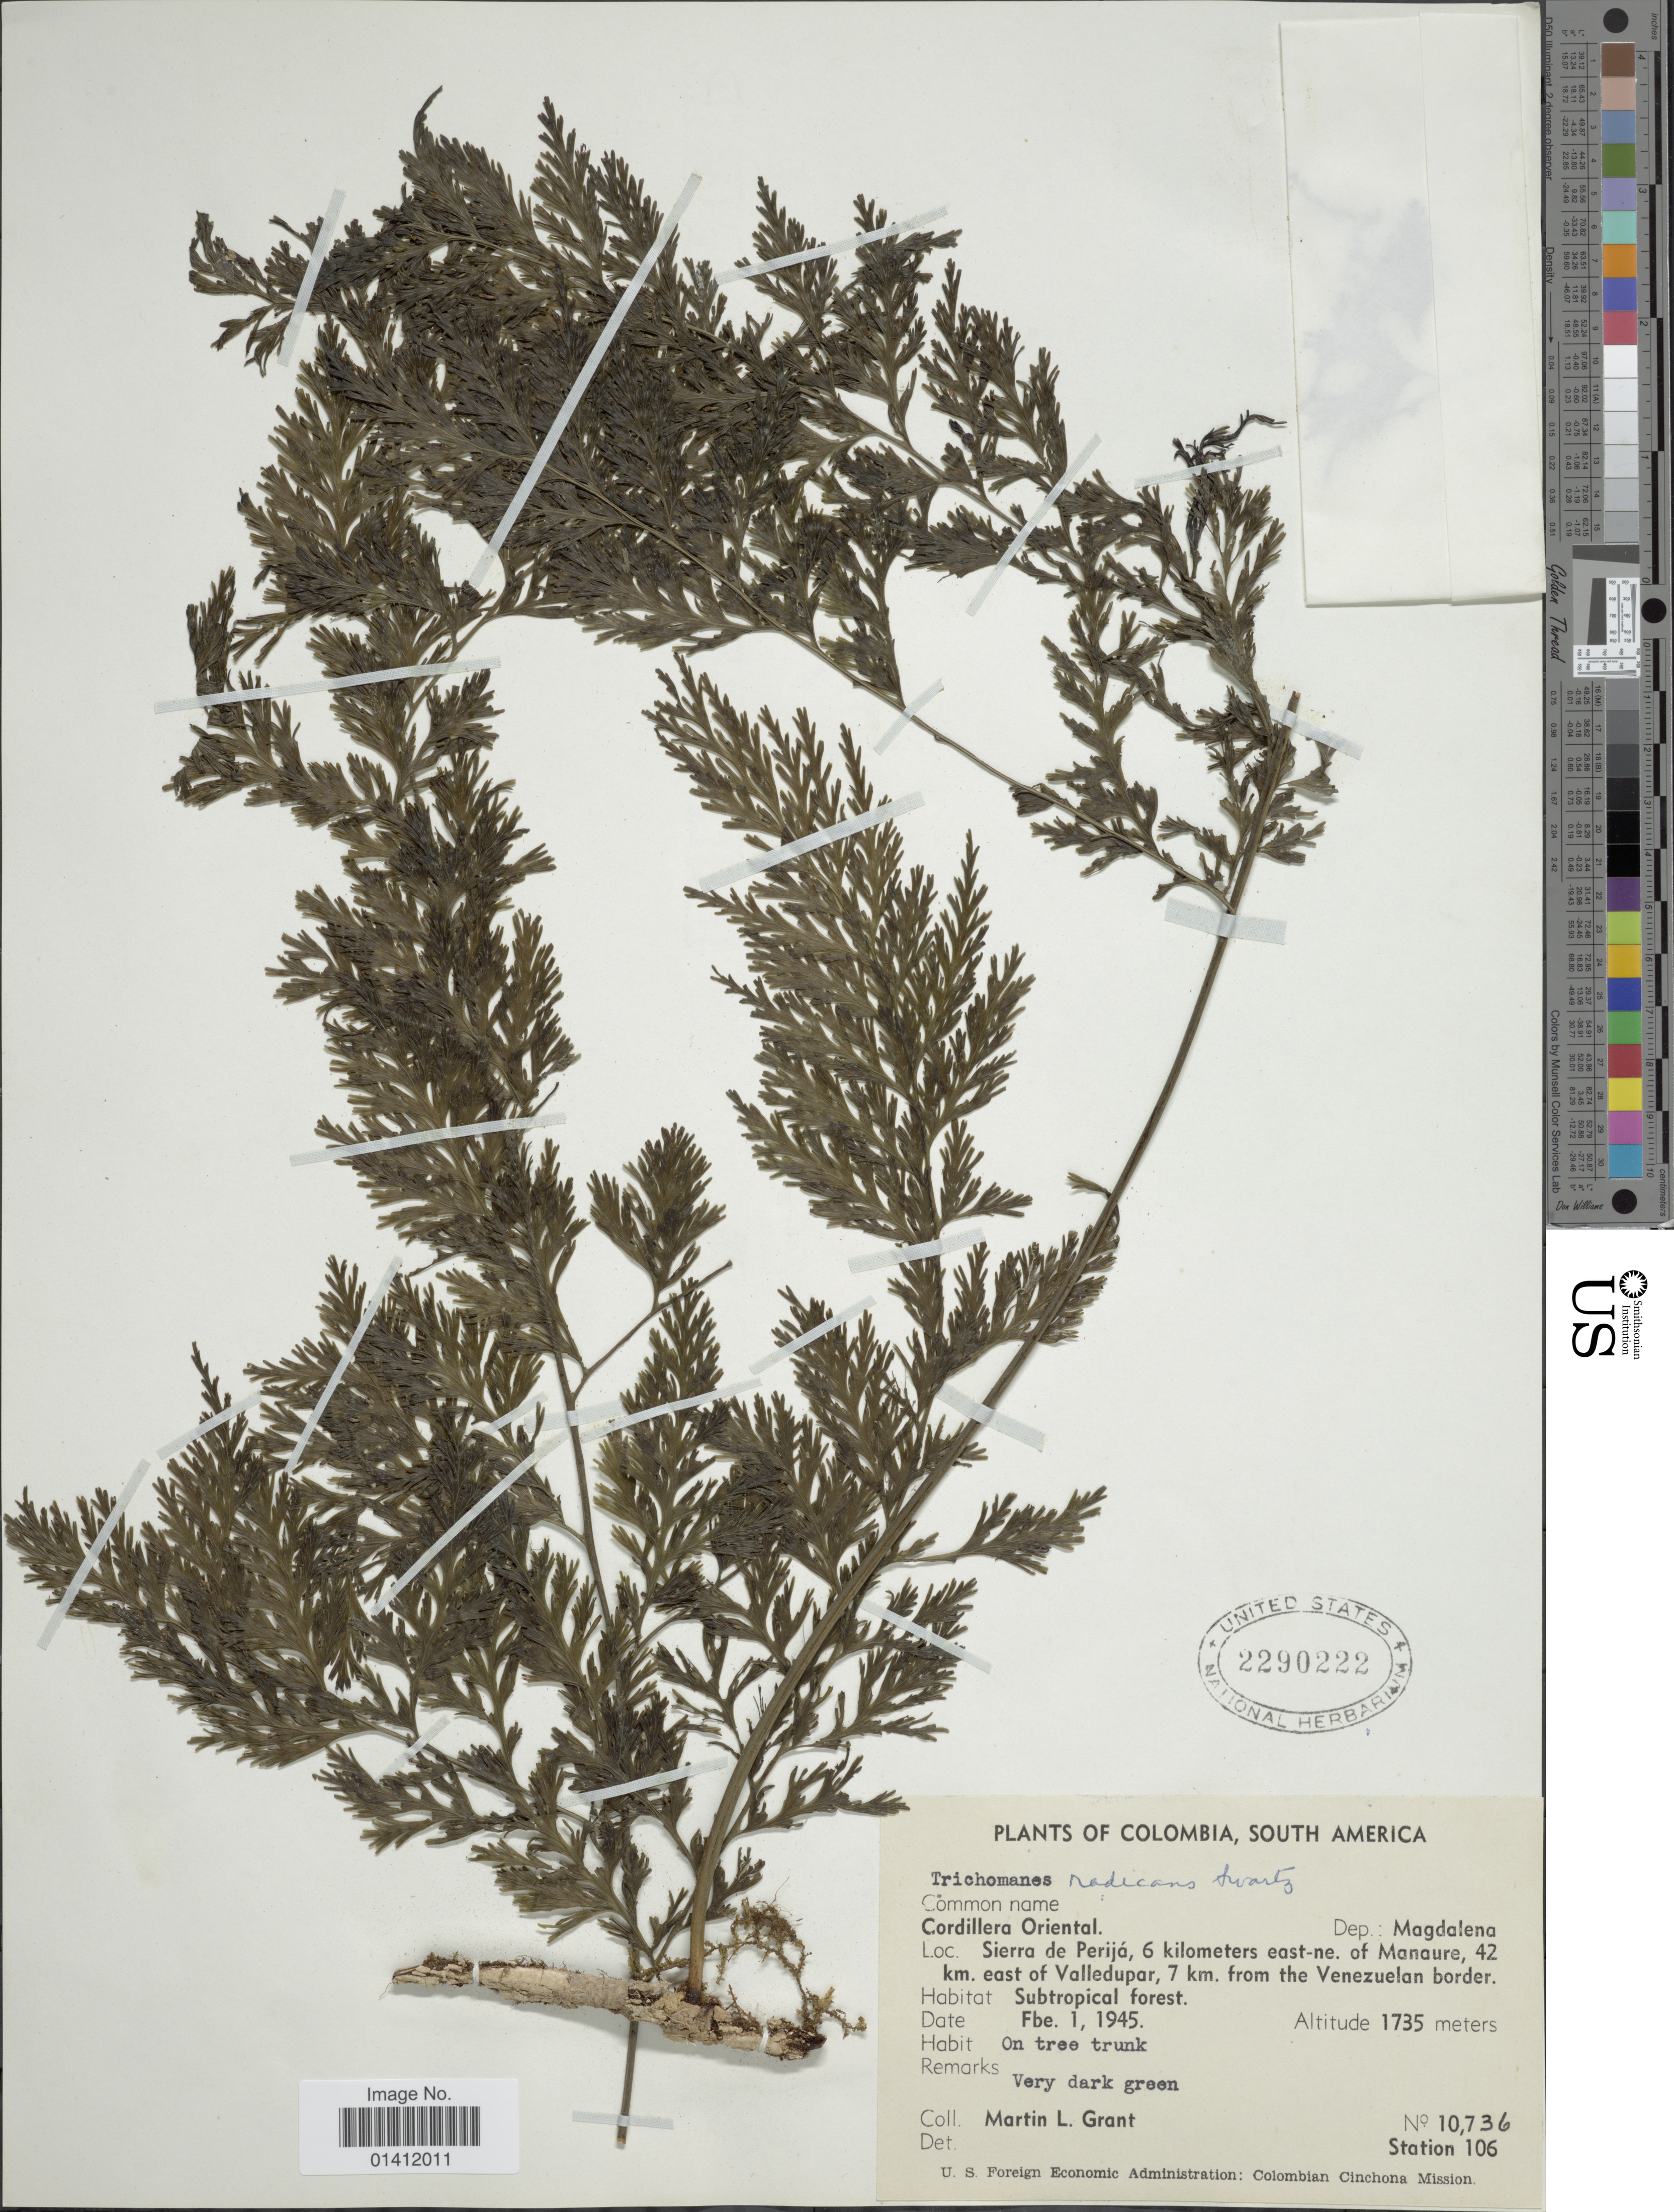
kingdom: Plantae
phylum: Tracheophyta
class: Polypodiopsida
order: Hymenophyllales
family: Hymenophyllaceae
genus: Vandenboschia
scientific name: Vandenboschia radicans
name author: (Sw.) Copel.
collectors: M. L. Grant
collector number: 10736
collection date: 1945-02-01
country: Colombia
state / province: Magdalena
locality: Cordillera Oriental. Sierra de Perija, 6 kilometers east-ne. of Manaure, 42 km. east of Valledupar, 7 km. from the Venezuelan border. station 106.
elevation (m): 1735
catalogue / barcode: US 2290222